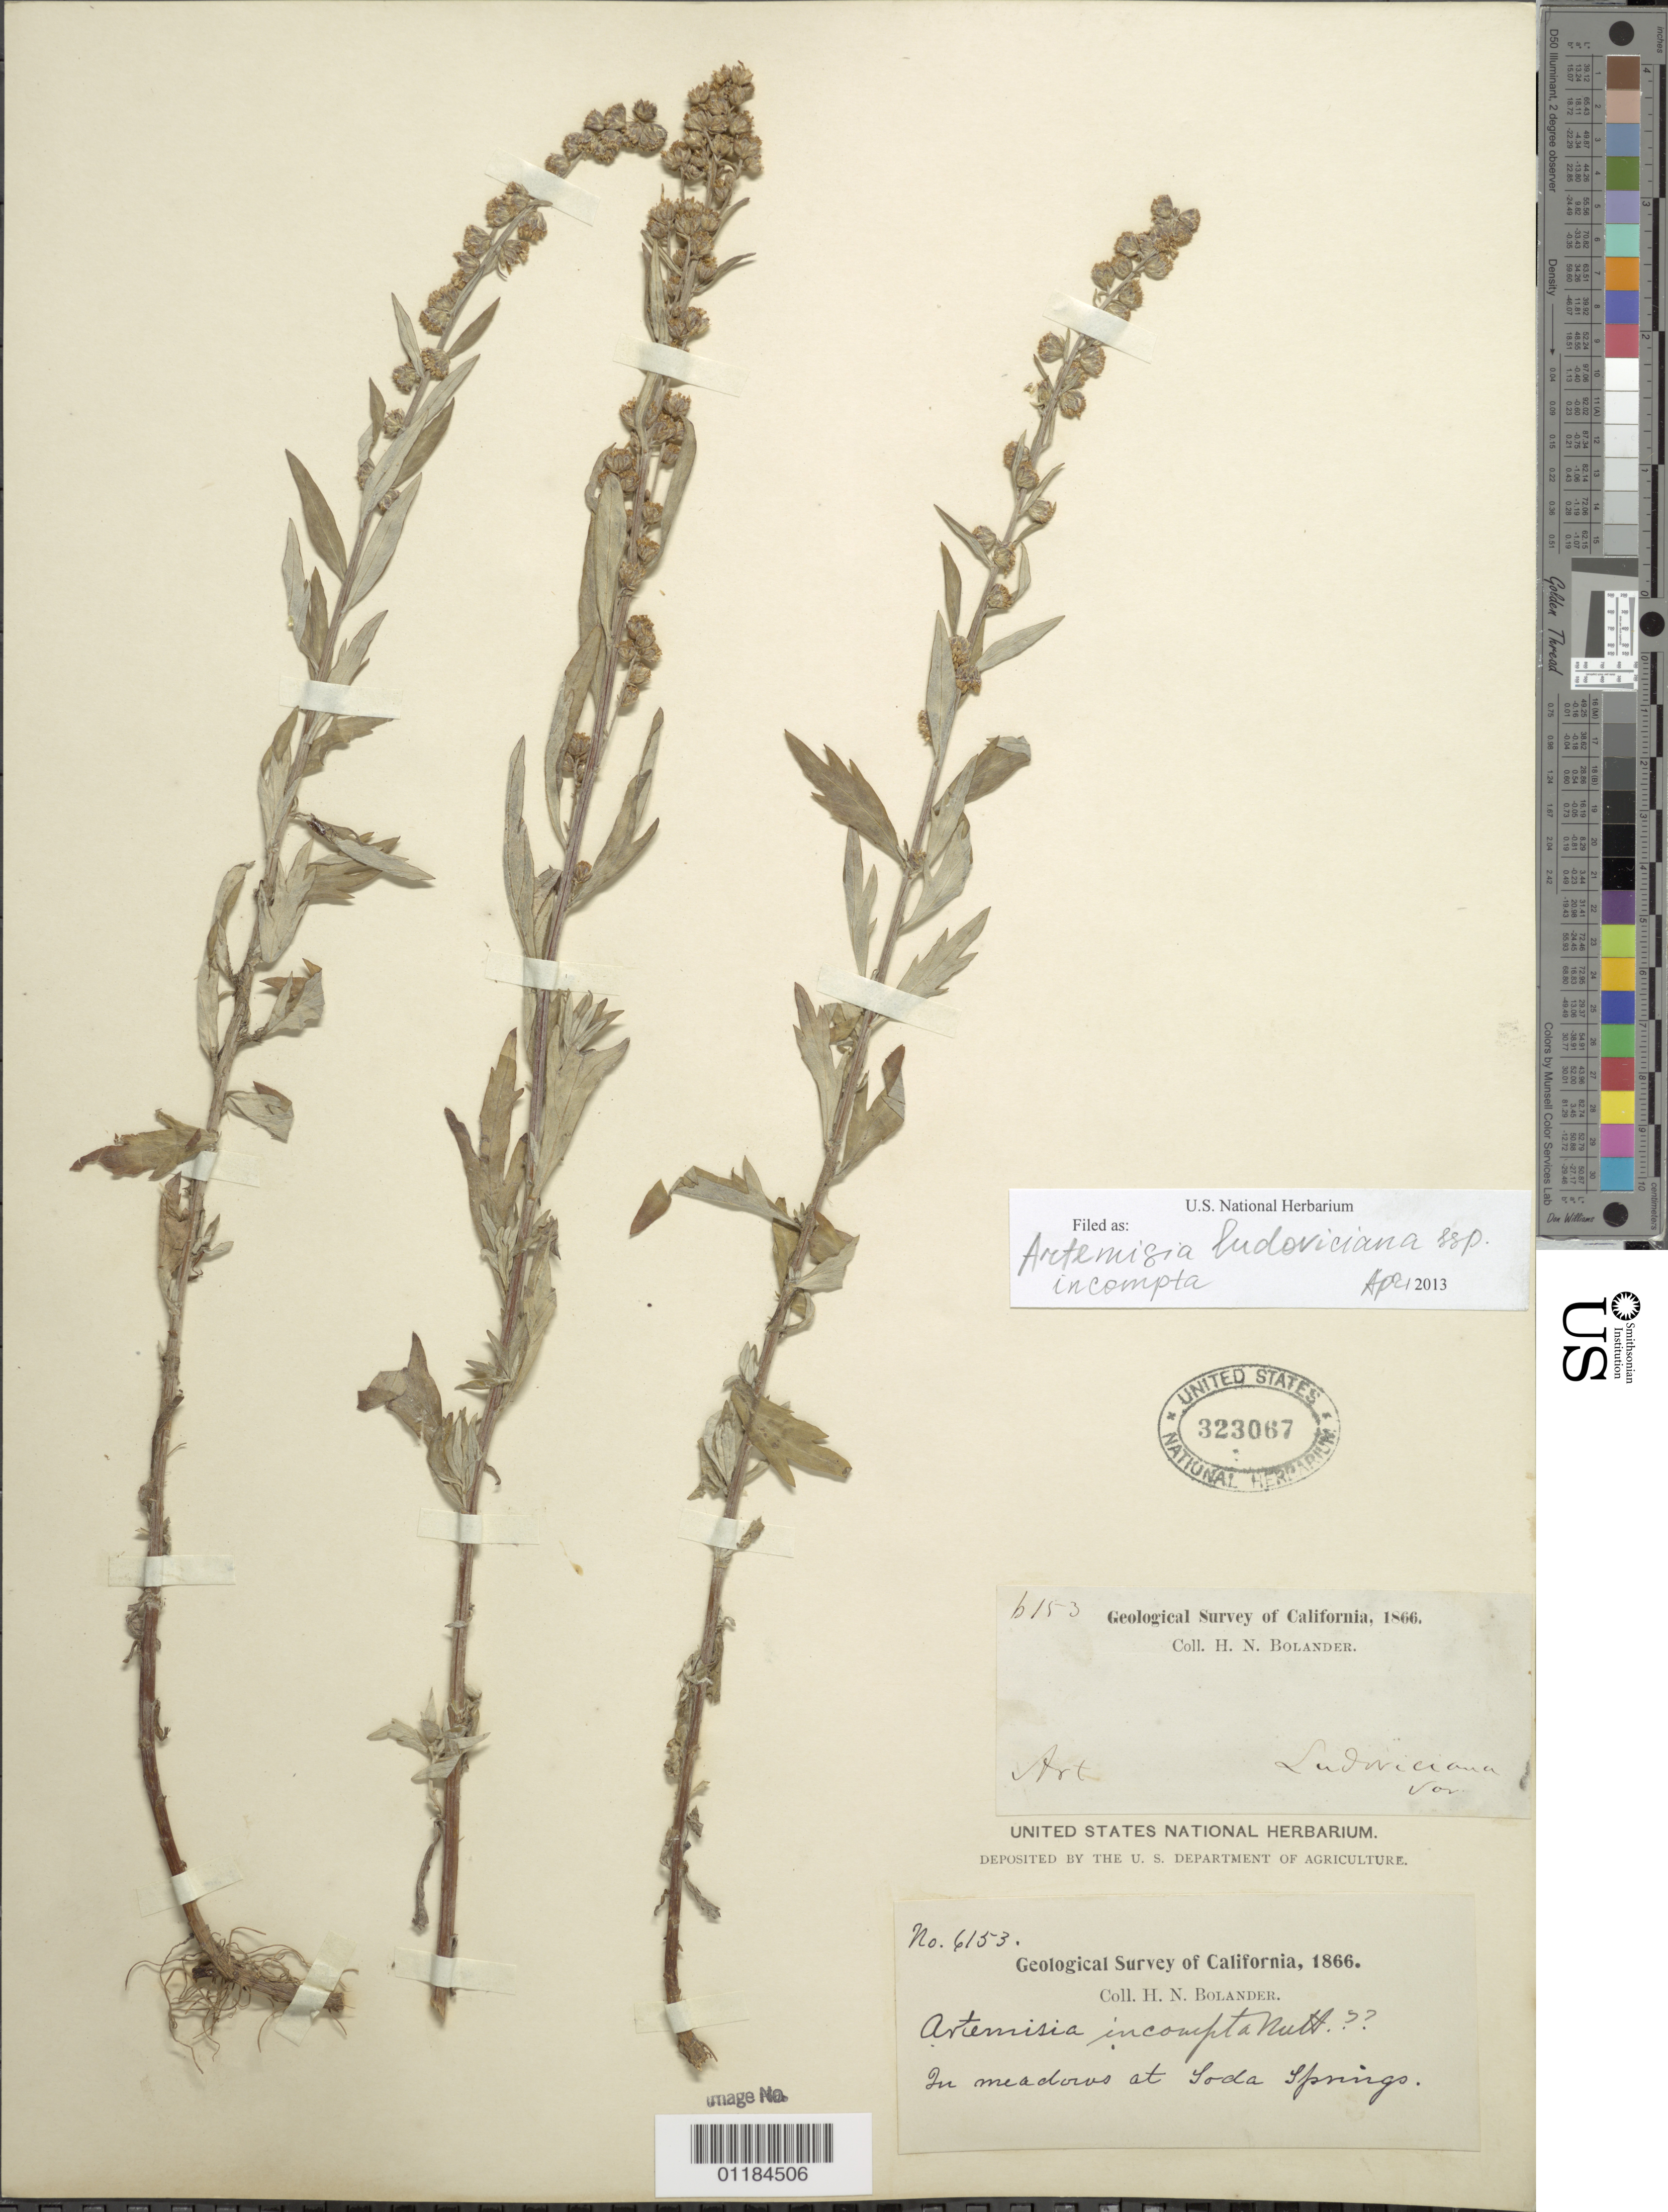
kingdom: Plantae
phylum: Tracheophyta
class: Magnoliopsida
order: Asterales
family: Asteraceae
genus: Artemisia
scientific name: Artemisia ludoviciana subsp. incompta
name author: (Nutt.) D.D. Keck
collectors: H. Bolander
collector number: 6153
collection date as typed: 1866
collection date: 1866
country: United States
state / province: California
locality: In meadows at Soda Springs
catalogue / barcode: US 323067